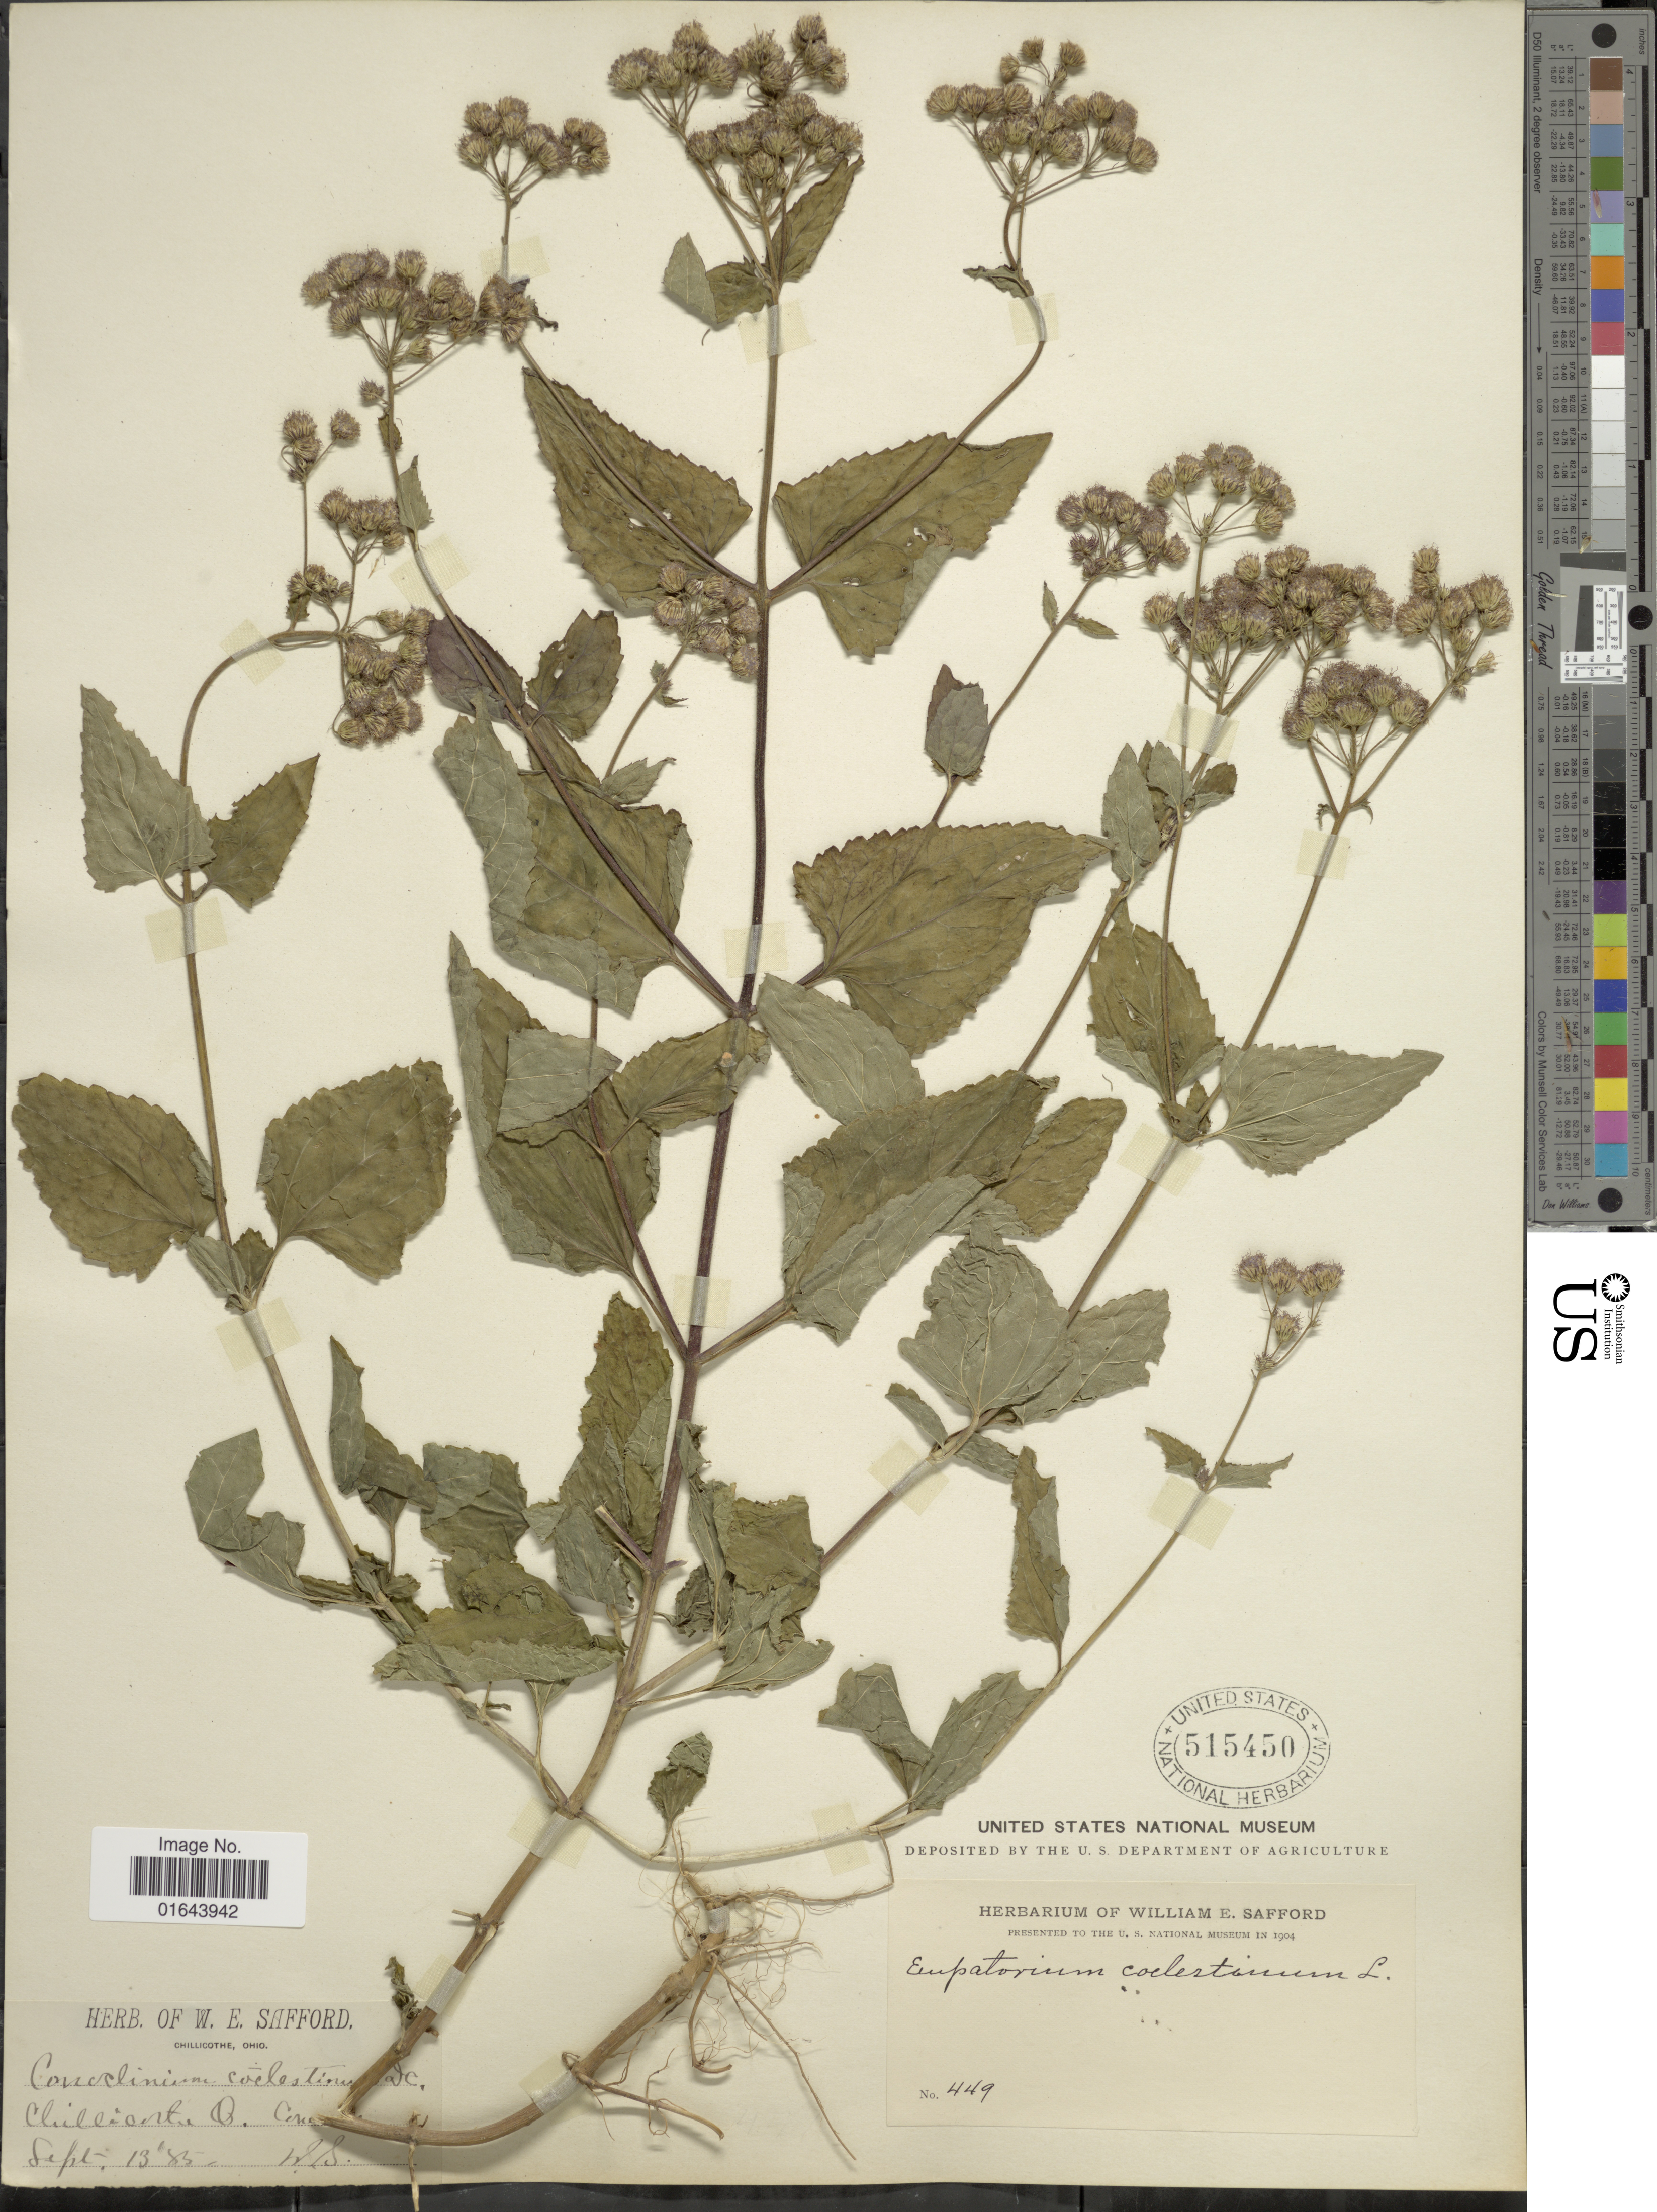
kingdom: Plantae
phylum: Tracheophyta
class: Magnoliopsida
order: Asterales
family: Asteraceae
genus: Conoclinium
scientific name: Conoclinium coelestinum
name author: (L.) DC.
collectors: W. E. Safford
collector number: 449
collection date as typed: Transcribed d/m/y: 13/9/85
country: United States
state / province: Ohio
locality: Chillicothe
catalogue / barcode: US 515450